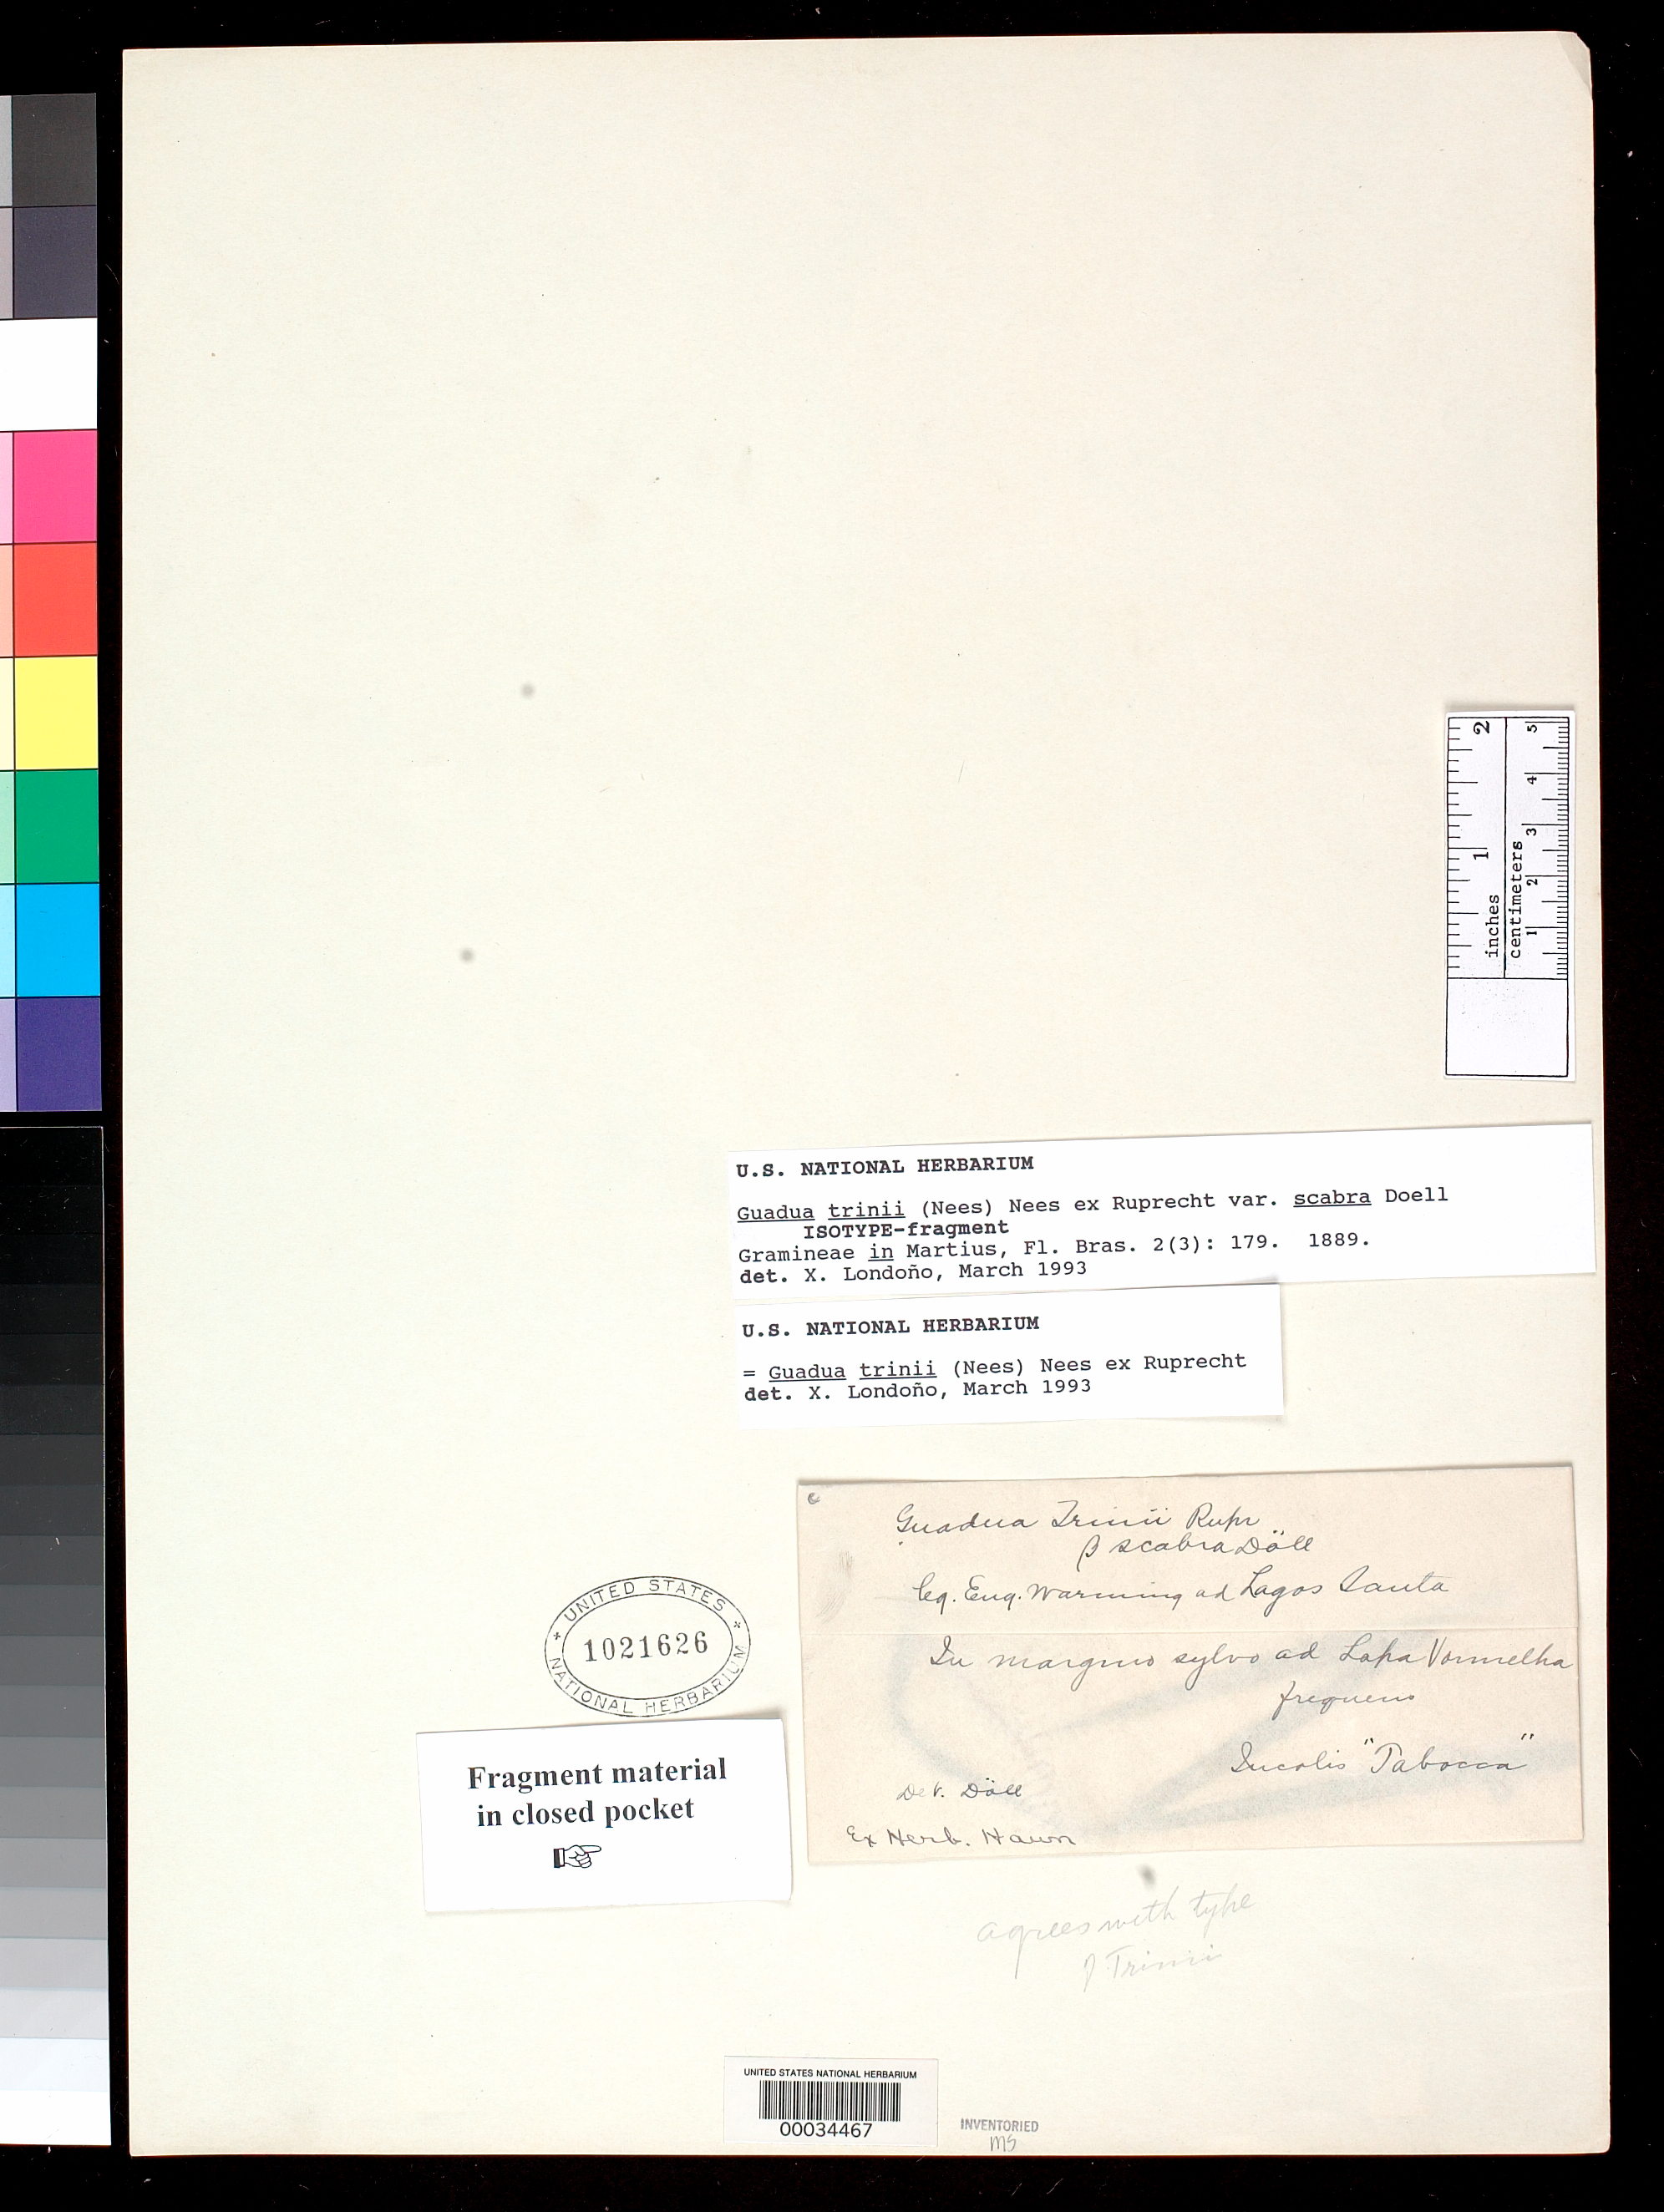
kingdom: Plantae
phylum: Tracheophyta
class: Liliopsida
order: Poales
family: Poaceae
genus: Bambusa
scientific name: Bambusa trinii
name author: Nees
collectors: E. Warming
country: Panama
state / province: Chiriquí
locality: Around San Felix.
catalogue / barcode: US 1021626